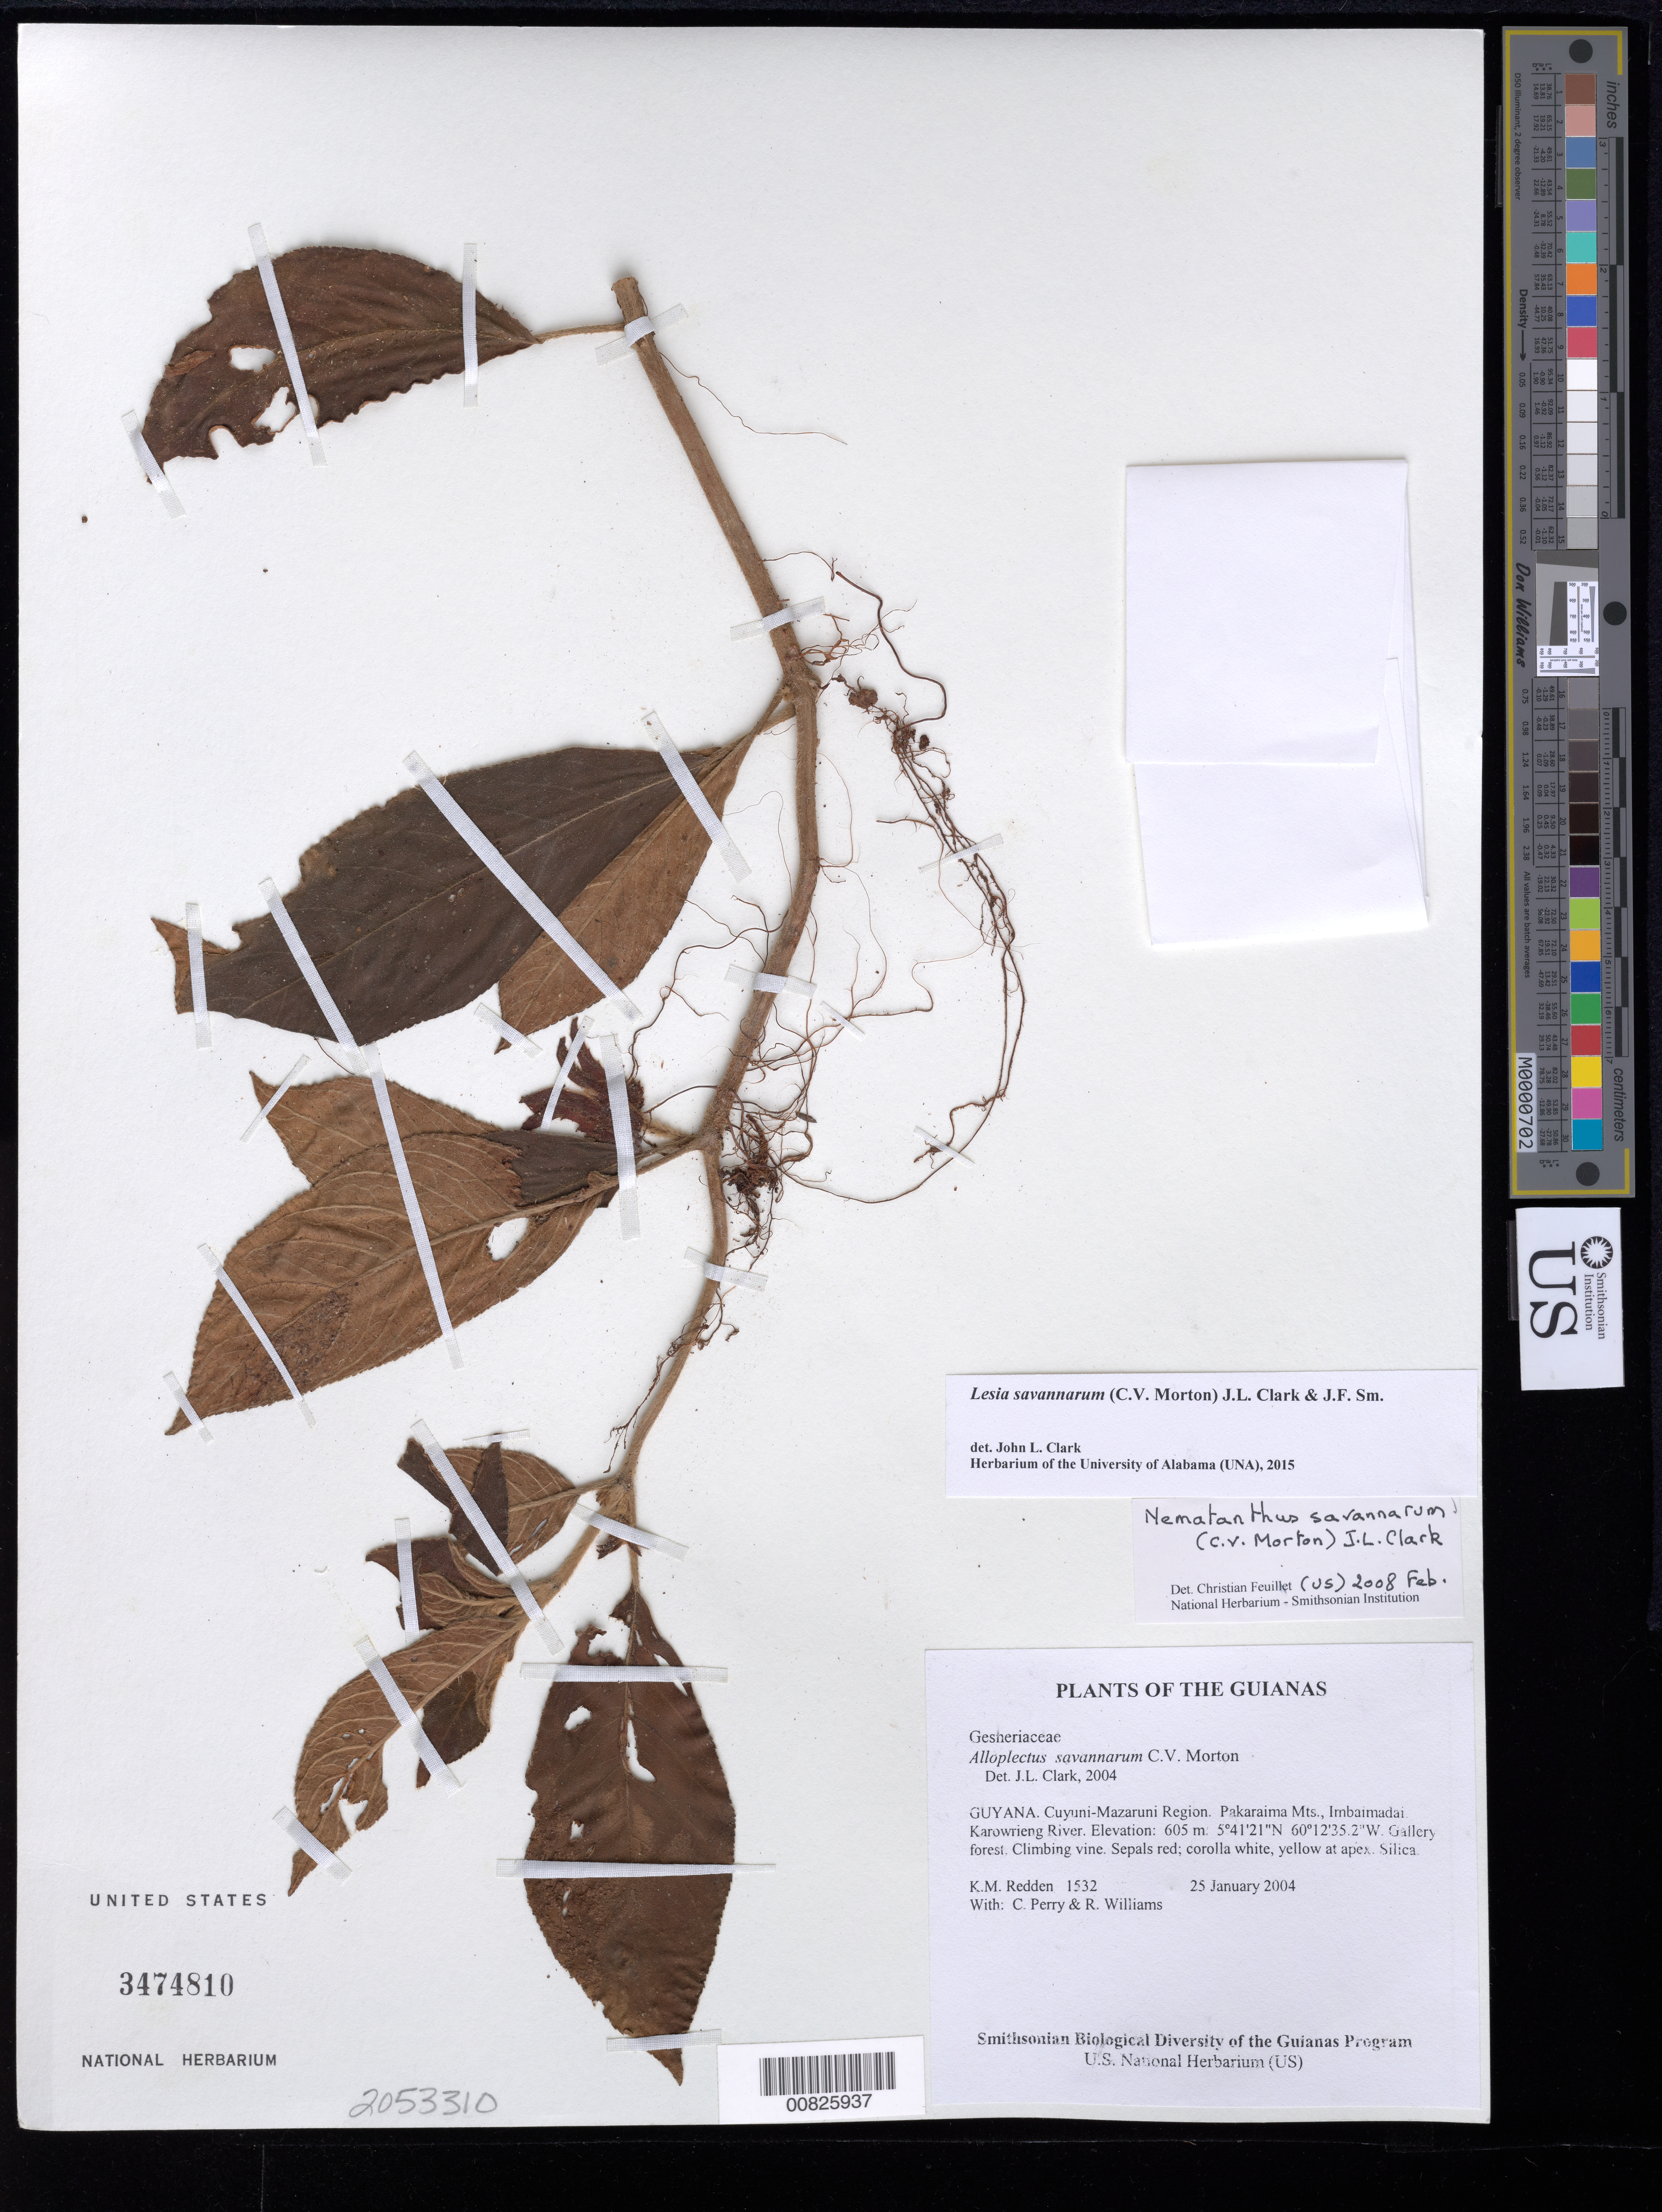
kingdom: Plantae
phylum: Tracheophyta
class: Magnoliopsida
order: Lamiales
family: Gesneriaceae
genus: Nematanthus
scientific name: Nematanthus savannarum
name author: (C.V. Morton in Maguire) J.L. Clark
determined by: Feuillet, C.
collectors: K. M. Redden, C. Perry & R. Williams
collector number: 1532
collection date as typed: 25 Jan 2004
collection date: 2004-01-25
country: Guyana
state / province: Cuyuni-Mazaruni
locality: Cuyuni-Mazaruni Region. Pakaraima Mts., Imbaimadai. Karowrieng River.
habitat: Gallery forest.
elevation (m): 605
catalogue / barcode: US 3474810